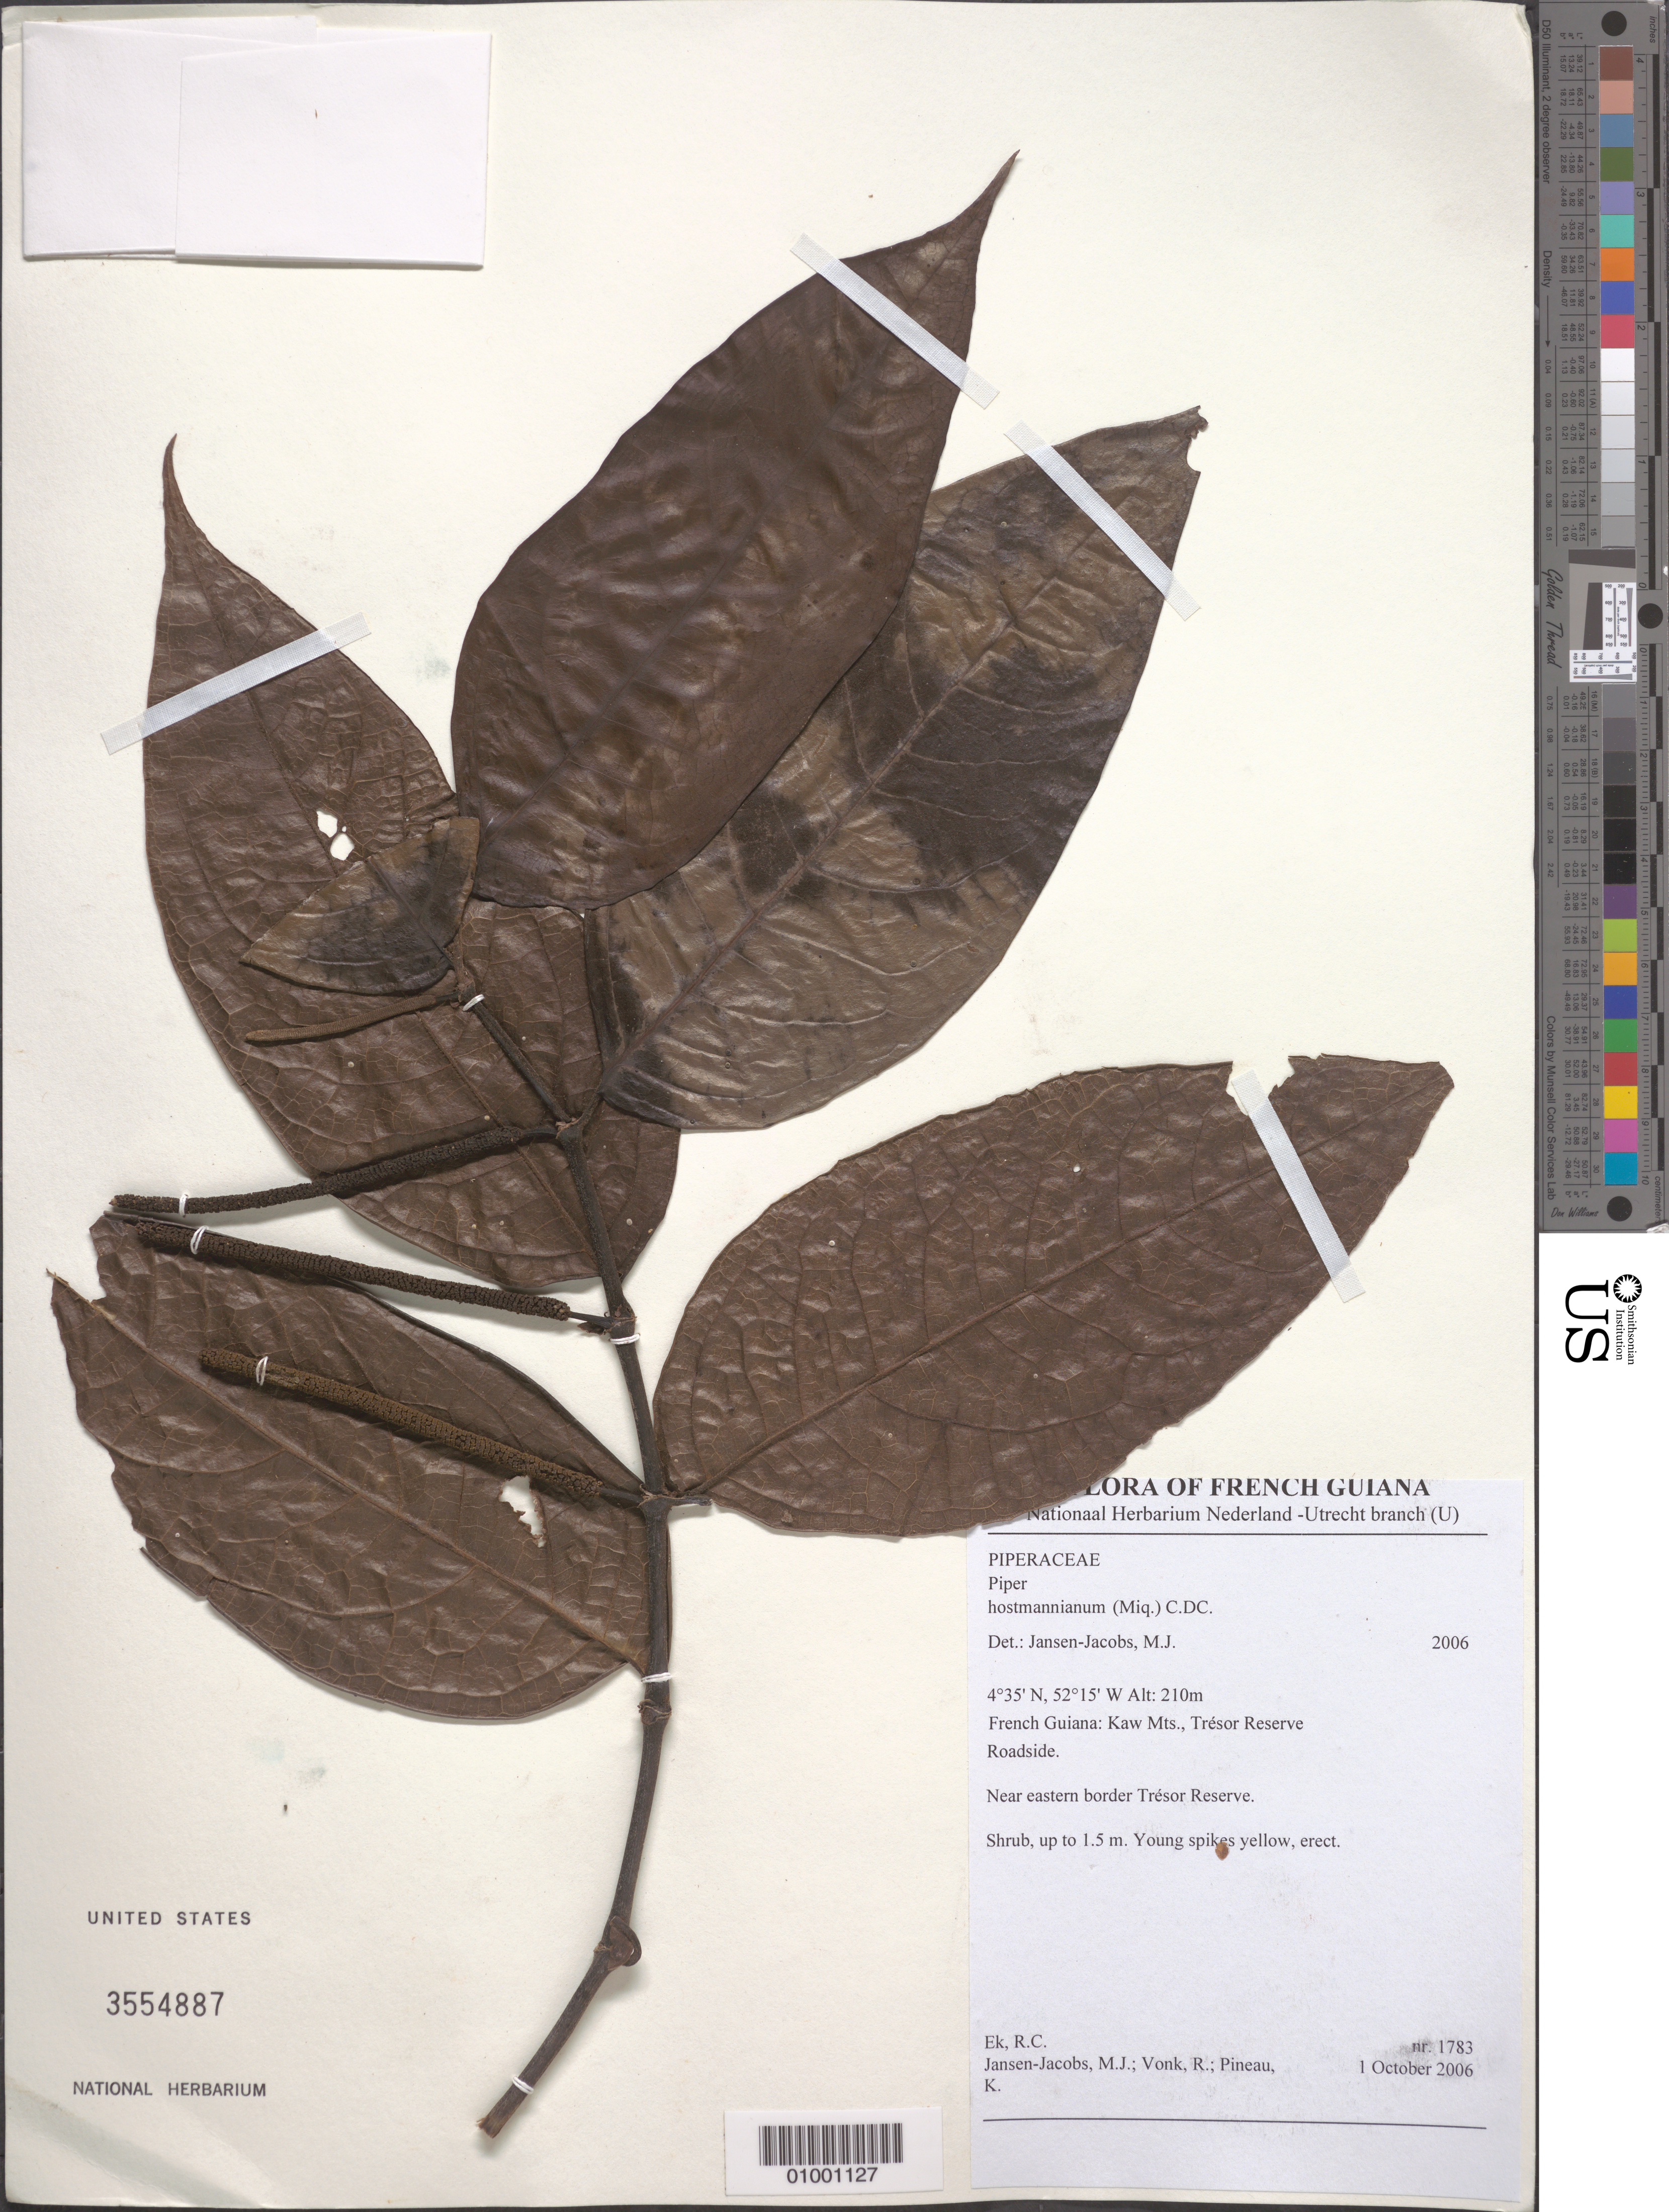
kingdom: Plantae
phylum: Tracheophyta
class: Magnoliopsida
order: Piperales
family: Piperaceae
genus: Piper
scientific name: Piper hostmannianum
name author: (Miq.) C. DC.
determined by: Jansen-Jacobs, M. J., (U), Nationaal Herbarium Nederland, Utrecht University branch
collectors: R. C. Ek, M. J. Jansen-Jacobs, R. Vonk & K. Pineau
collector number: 1783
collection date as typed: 1-Oct-06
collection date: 2006-10-01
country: French Guiana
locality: Kaw Mts., Trésor Reserve, near eastern border Trésor Reserve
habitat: Roadside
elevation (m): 210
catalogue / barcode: US 3554887